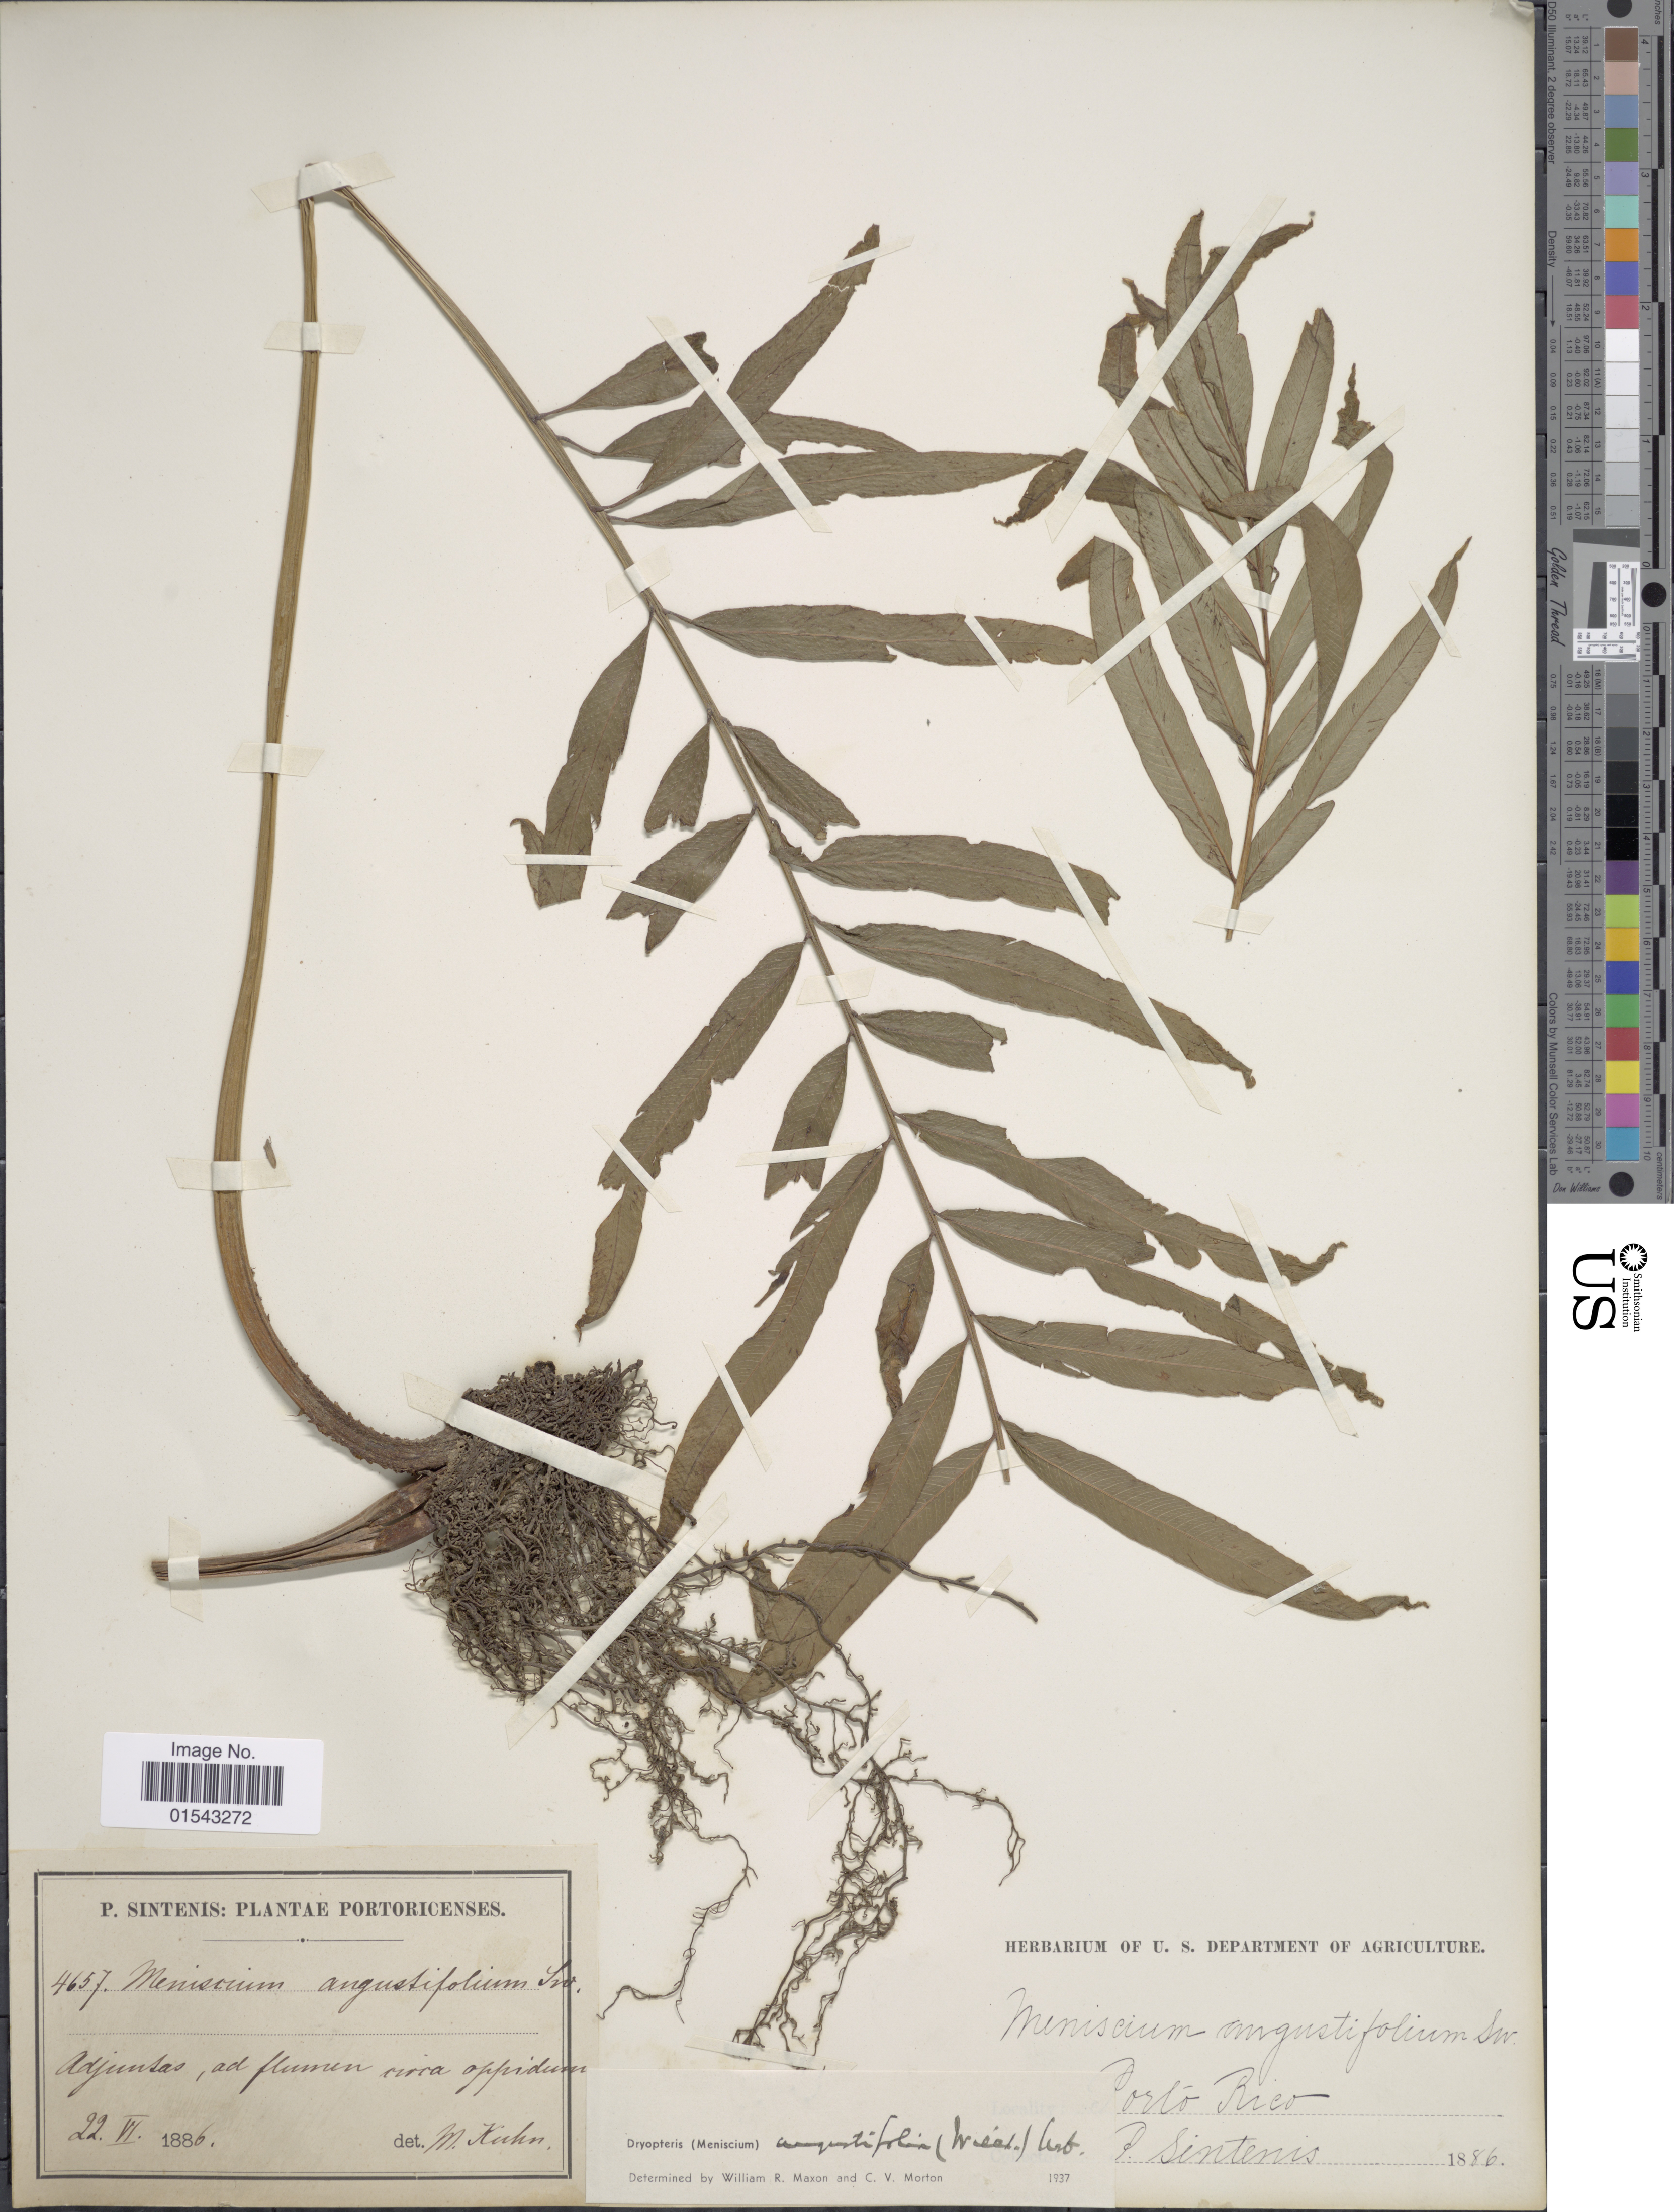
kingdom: Plantae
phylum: Tracheophyta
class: Polypodiopsida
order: Polypodiales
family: Thelypteridaceae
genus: Meniscium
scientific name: Meniscium angustifolium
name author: Willd.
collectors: P. Sintenis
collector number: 4657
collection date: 1886-06-22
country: Puerto Rico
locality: Portoricenses, Porto Rico